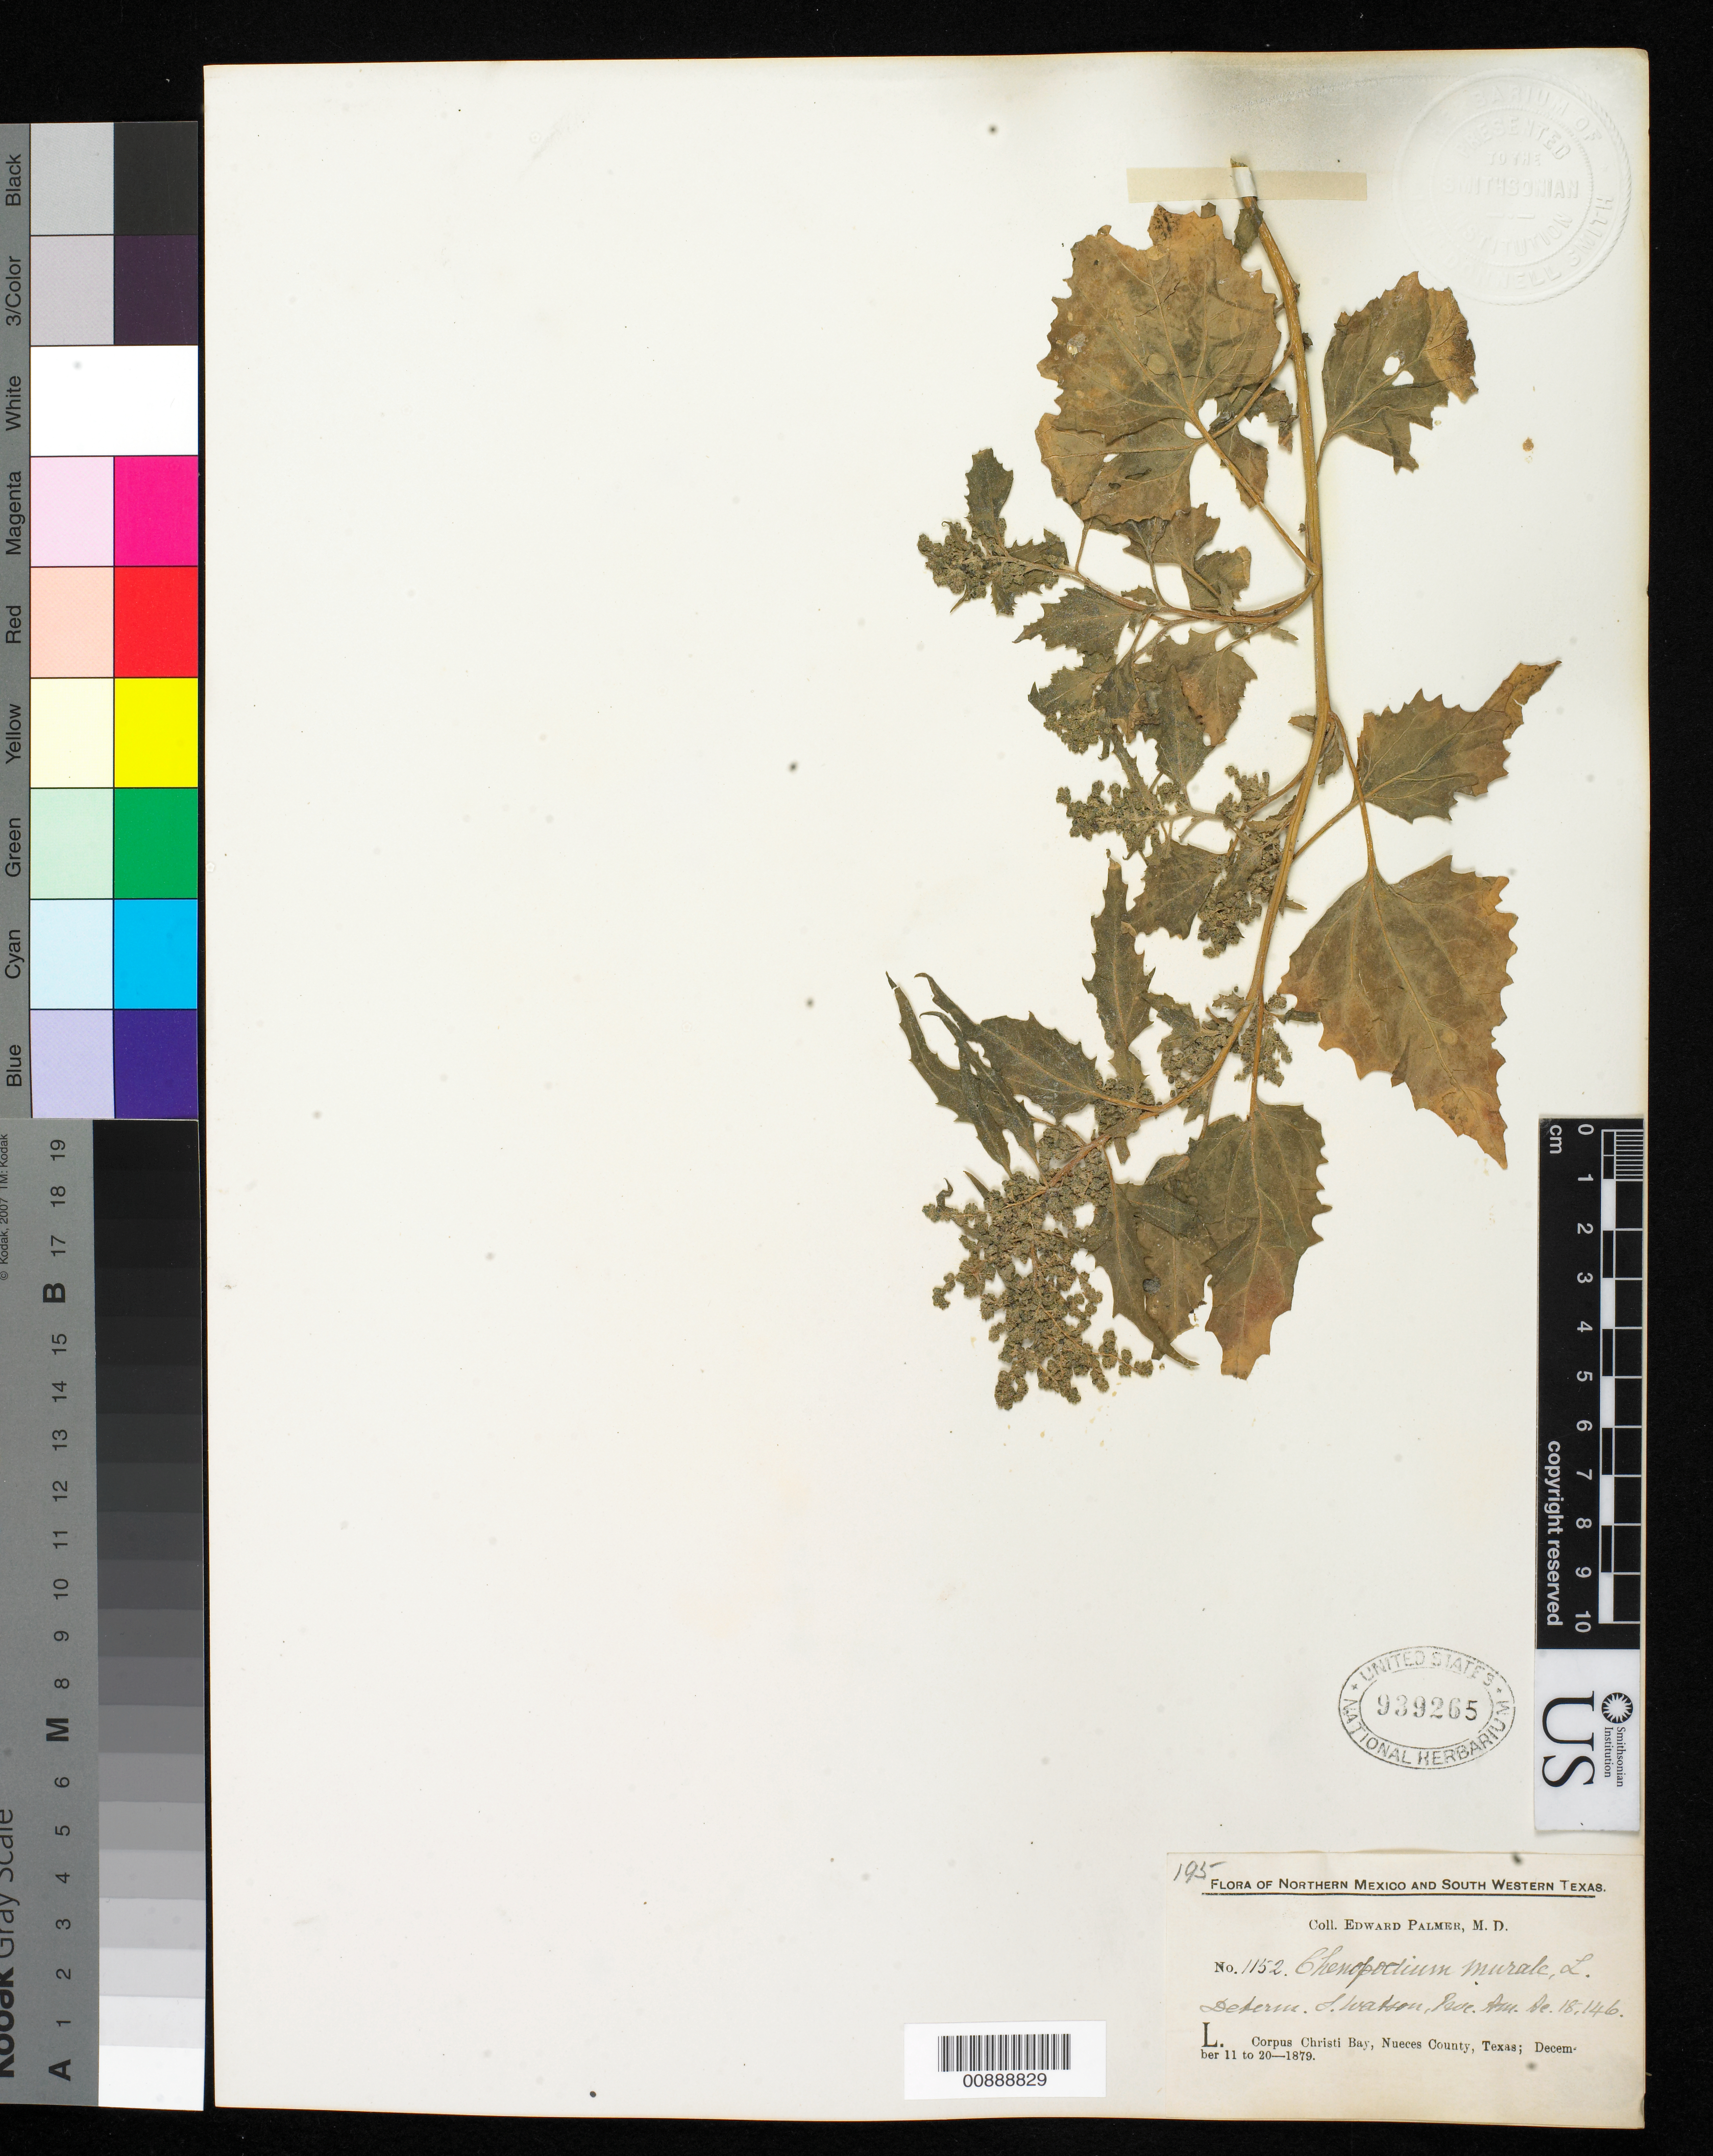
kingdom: Plantae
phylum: Tracheophyta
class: Magnoliopsida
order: Caryophyllales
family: Amaranthaceae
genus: Chenopodium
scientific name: Chenopodium murale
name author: L.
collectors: E. Palmer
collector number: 1152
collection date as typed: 11 Dec 1879 to 20 Dec 1879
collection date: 1879-12-11/1879-12-20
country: United States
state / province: Texas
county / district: Nueces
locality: L. Corpus Christy Bay, Nueces County, Texas.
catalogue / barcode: US 939265